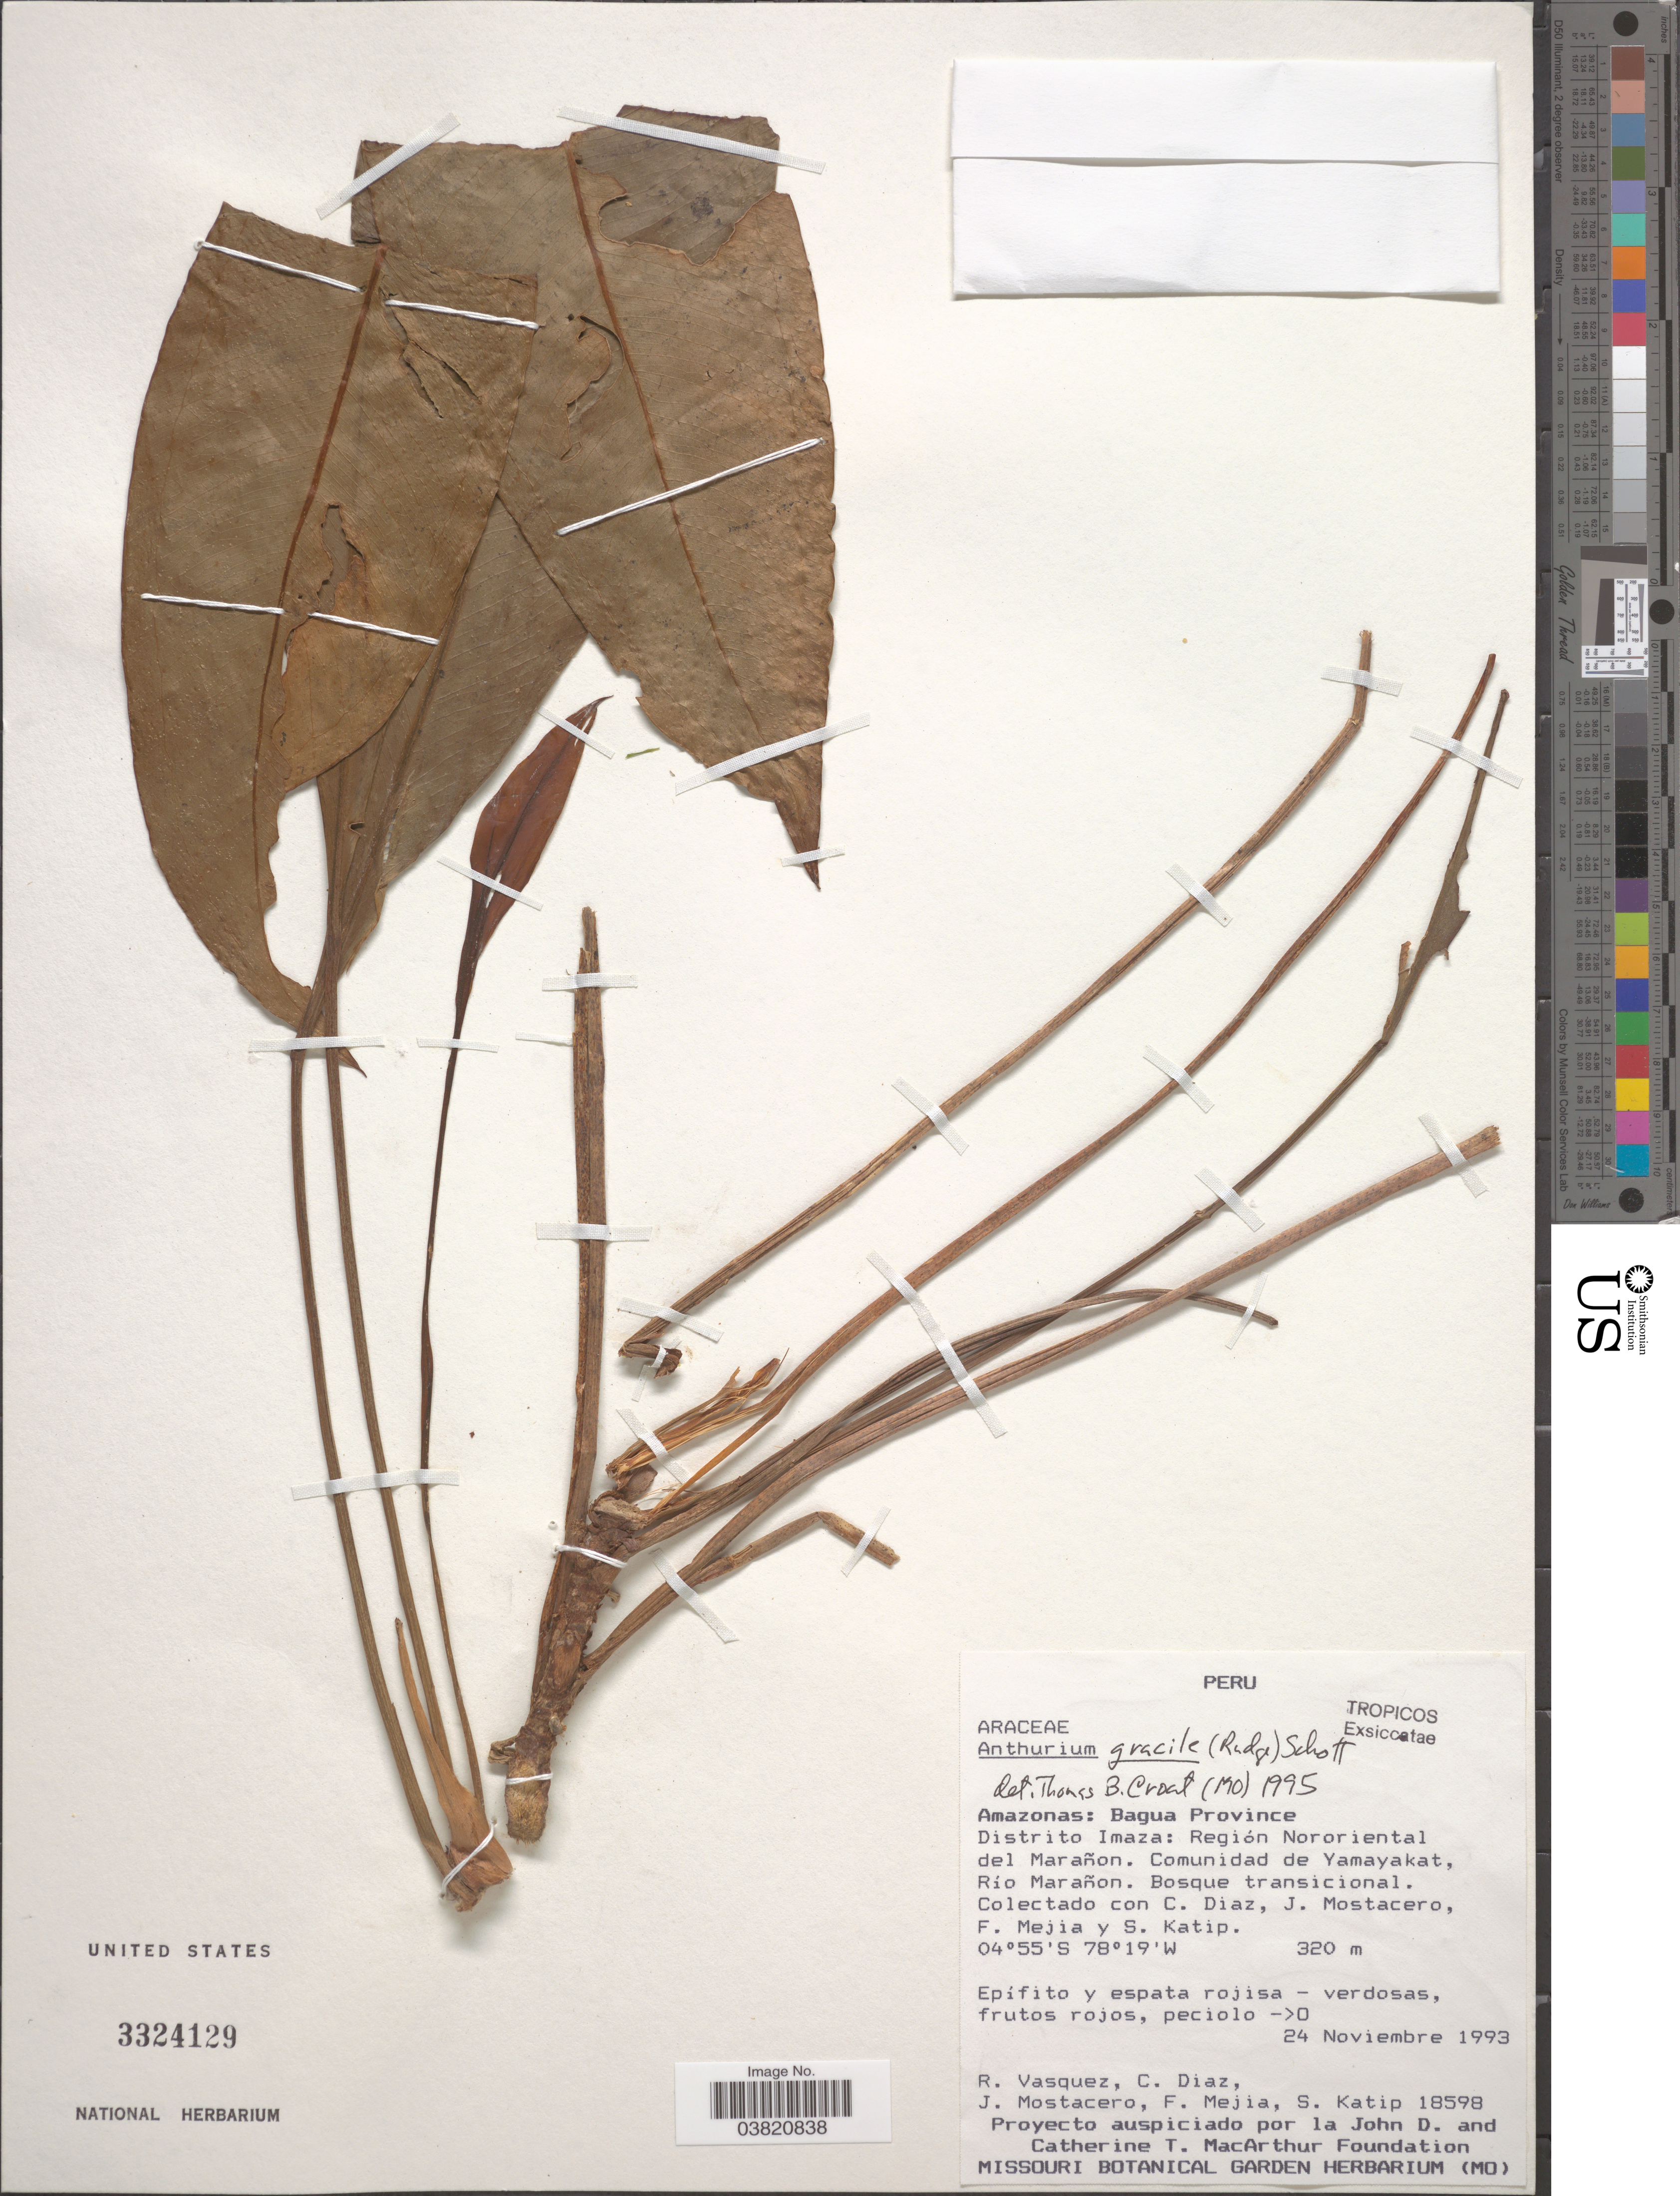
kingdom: Plantae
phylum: Tracheophyta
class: Liliopsida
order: Alismatales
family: Araceae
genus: Anthurium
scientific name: Anthurium gracile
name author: (Rudge) Schott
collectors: R. Vasquez, C. Díaz, J. Mostacero, F. Mejia & S. Katip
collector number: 18598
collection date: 1993-11-24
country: Peru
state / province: Amazonas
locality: Bagua Province. Distrito Imaza: Región Nororiental del Marañon. Comunidad de Yamayakat, Río Marañon.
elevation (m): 320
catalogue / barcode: US 3324129